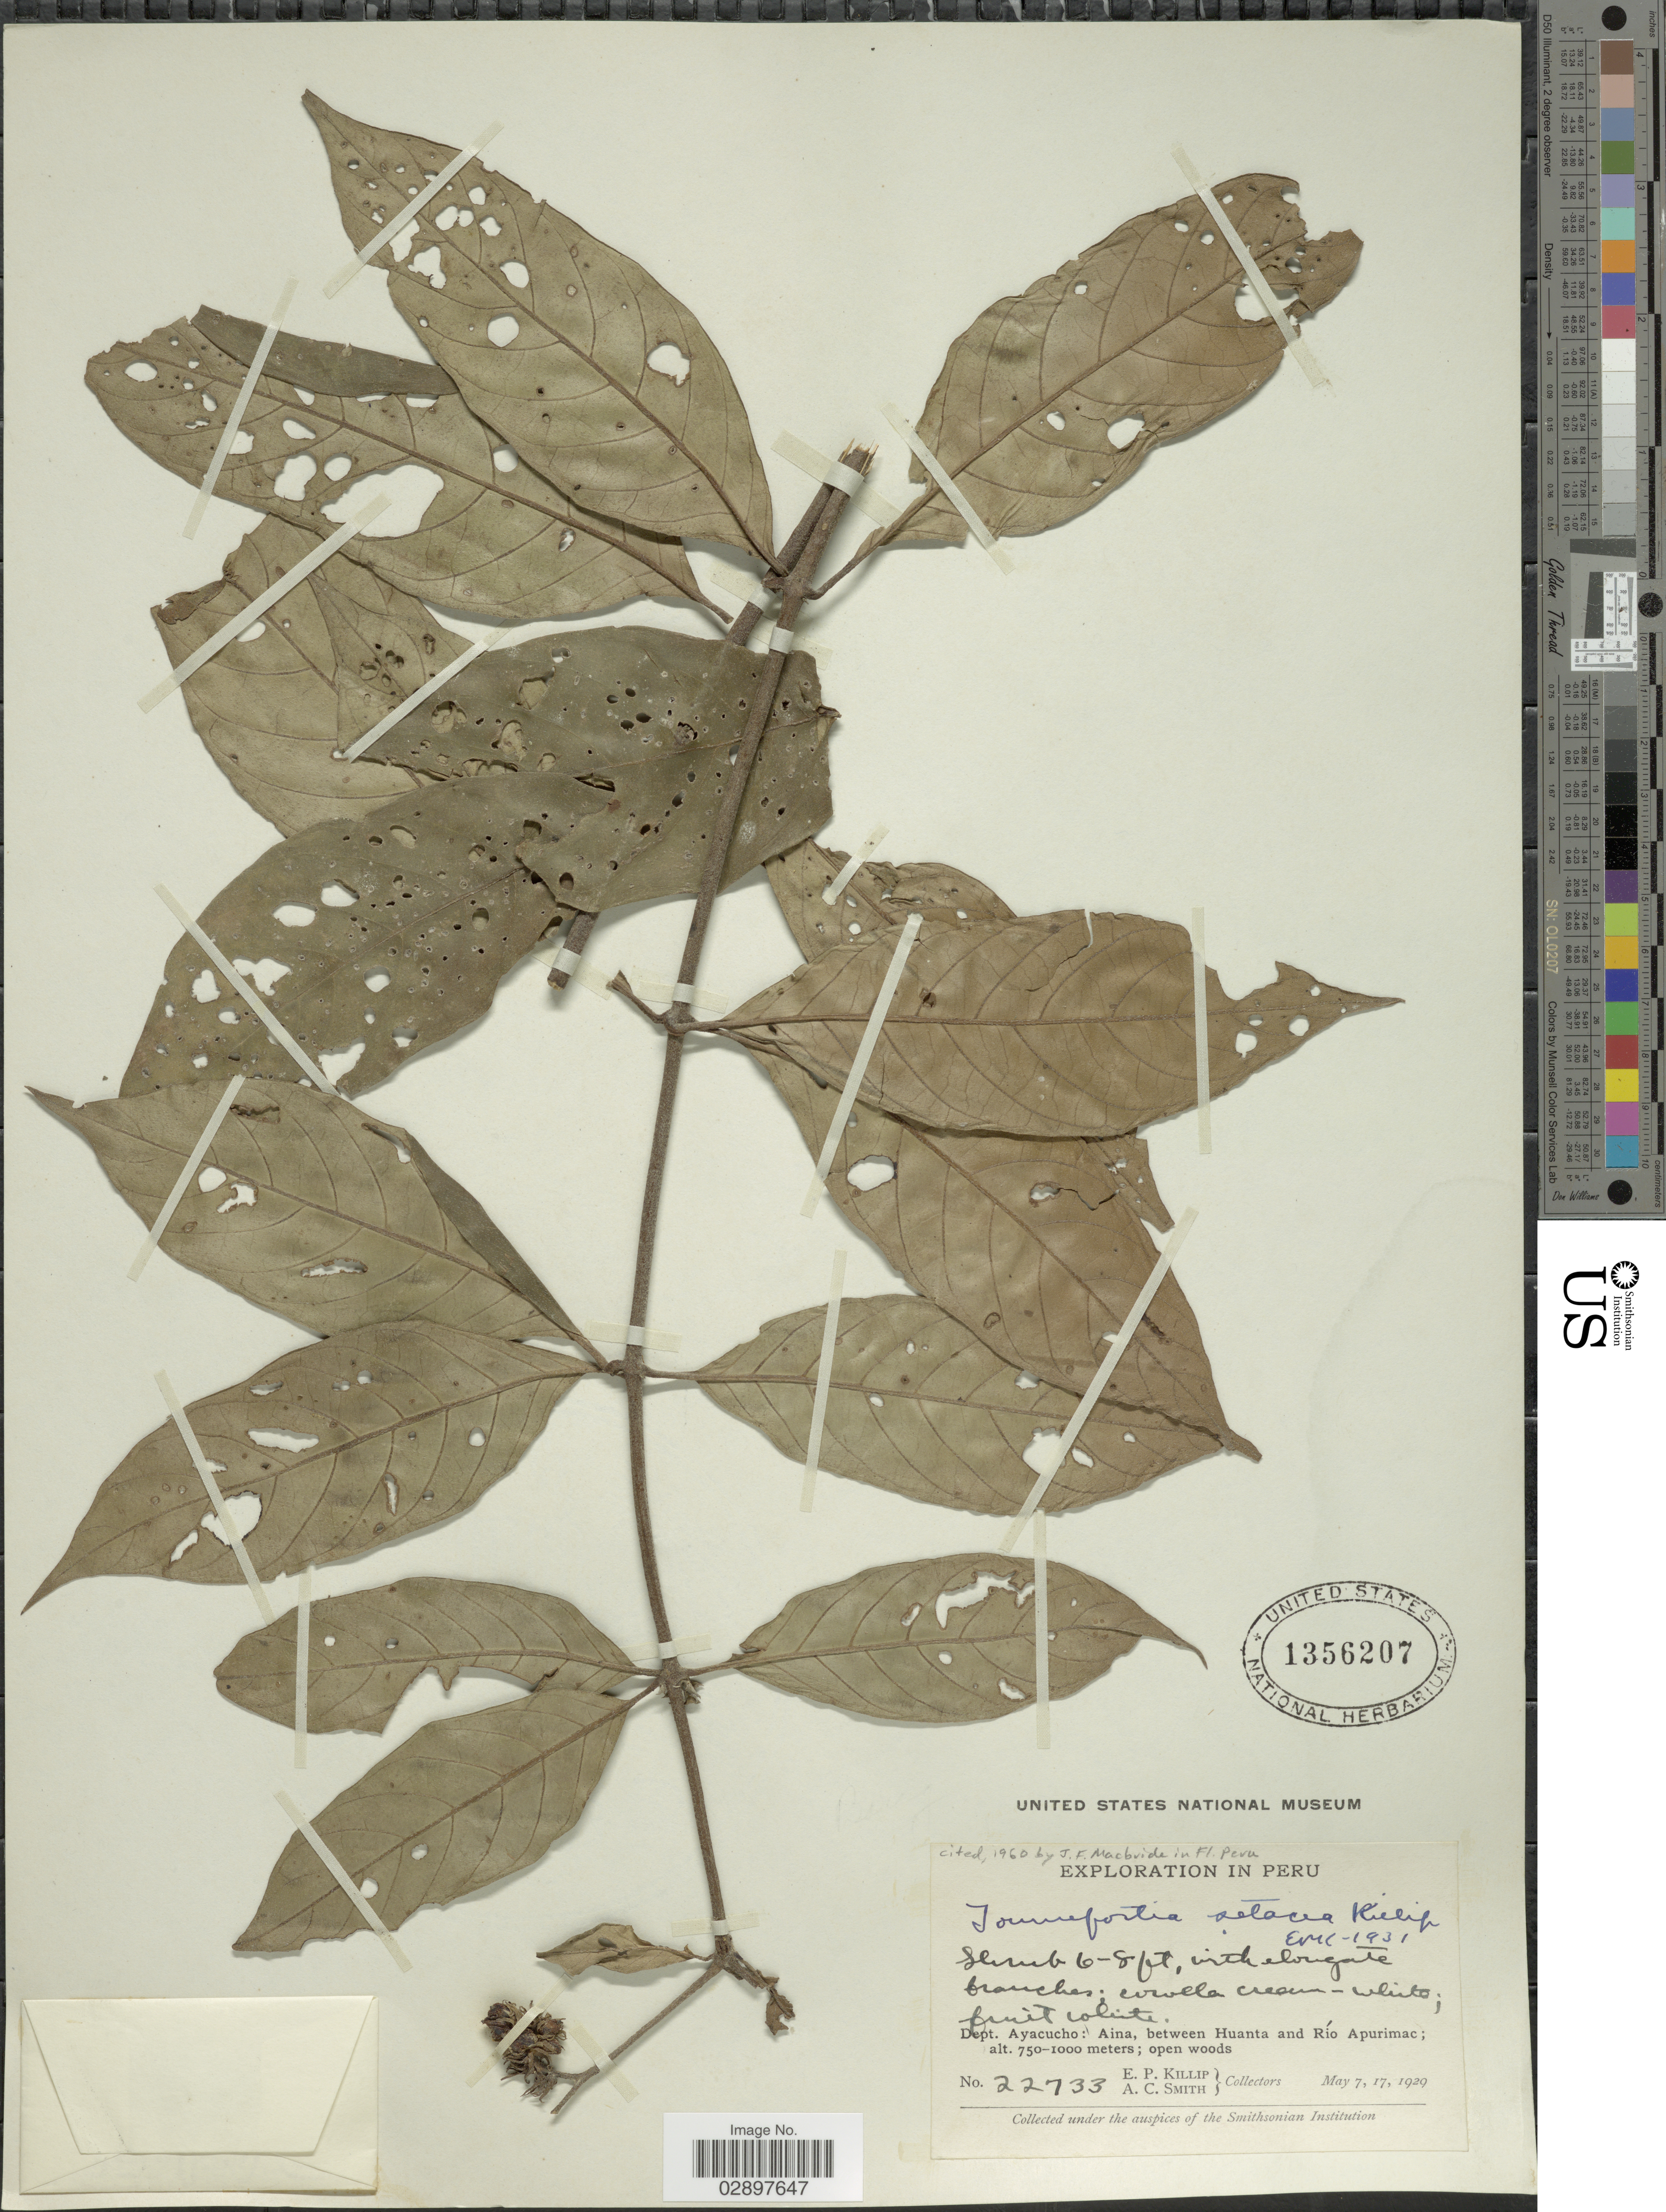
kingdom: Plantae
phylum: Tracheophyta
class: Magnoliopsida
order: Boraginales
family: Heliotropiaceae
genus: Tournefortia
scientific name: Tournefortia setacea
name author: Killip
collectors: E. P. Killip & A. C. Smith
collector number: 22733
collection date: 1929-05-07/1929-05-17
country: Peru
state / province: Ayacucho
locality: Dept. Ayacucho: Aina, between Huanta and Río Apurimac.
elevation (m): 750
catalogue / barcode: US 1356207